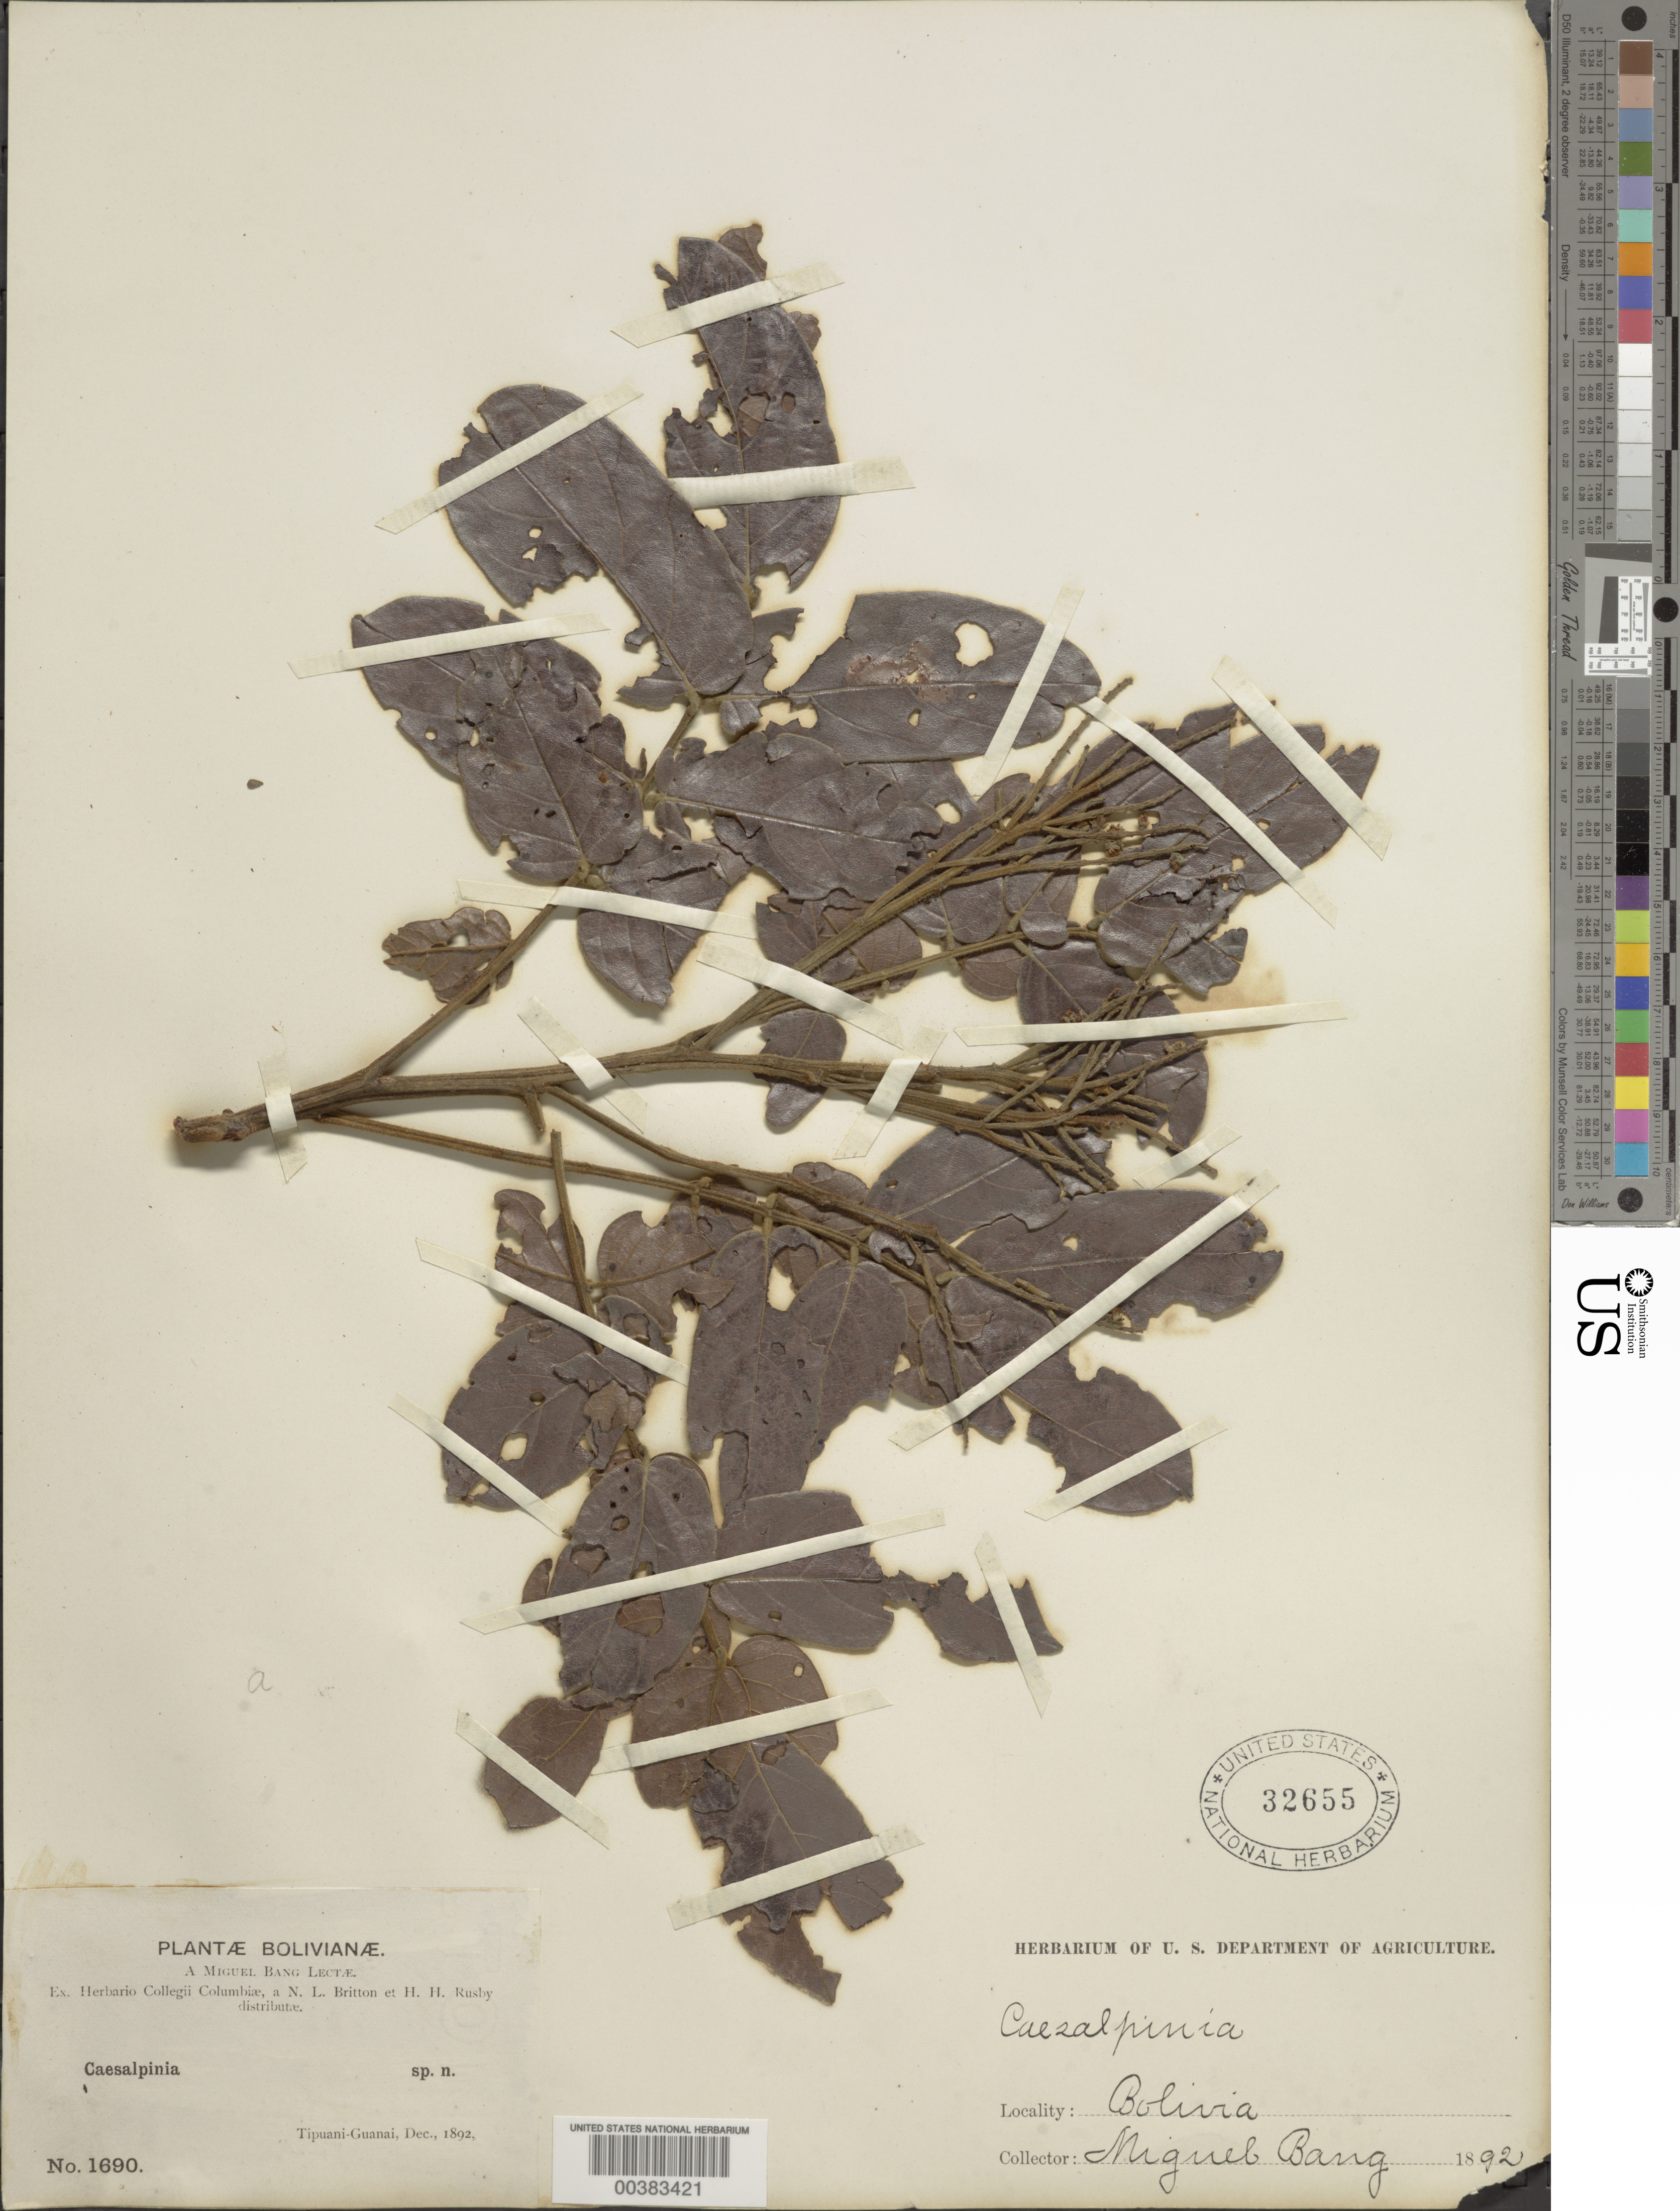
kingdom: Plantae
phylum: Tracheophyta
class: Magnoliopsida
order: Fabales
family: Fabaceae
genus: Caesalpinia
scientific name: Caesalpinia sp.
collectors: M. Bang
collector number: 1690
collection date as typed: Dec 1892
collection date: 1892-12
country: Bolivia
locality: Tipuani-Guanai.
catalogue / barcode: US 32655